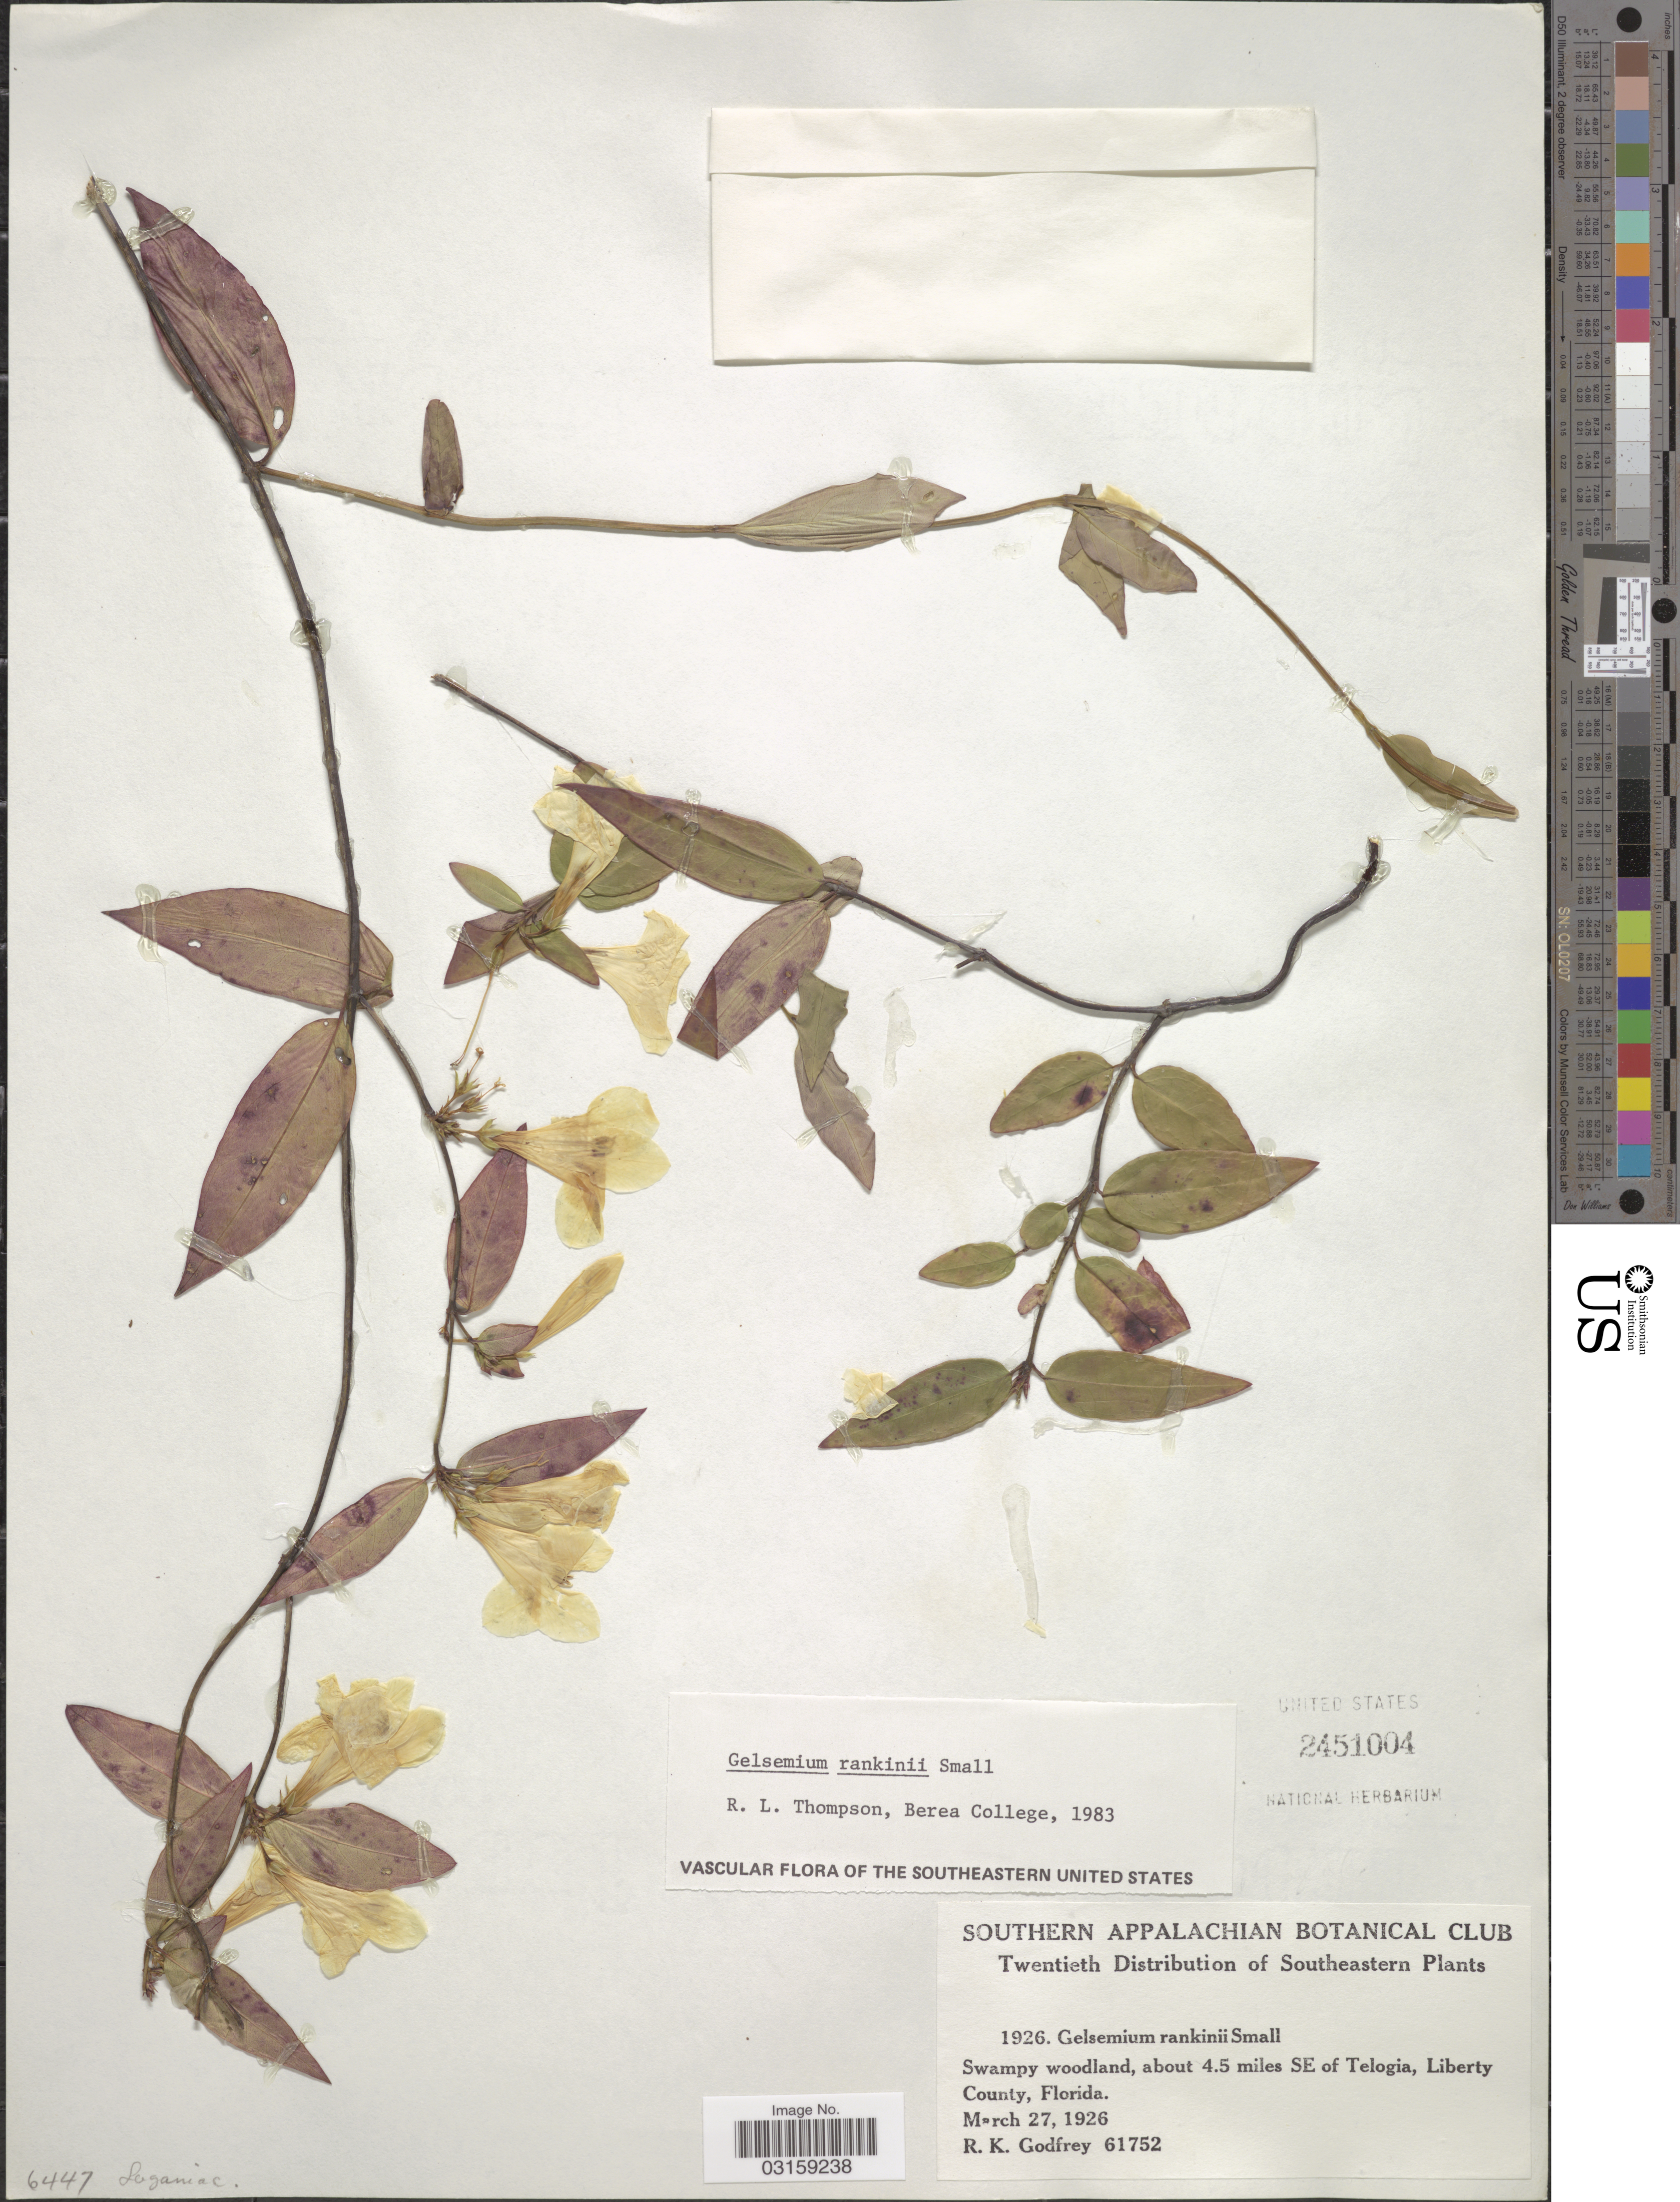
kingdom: Plantae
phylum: Tracheophyta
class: Magnoliopsida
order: Gentianales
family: Gelsemiaceae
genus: Gelsemium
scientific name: Gelsemium rankinii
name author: Small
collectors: R. K. Godfrey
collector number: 61752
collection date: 1926-03-27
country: United States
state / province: Florida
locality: Swampy woodland, about 4.5 miles SE of Telogia, Liberty County.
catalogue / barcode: US 2451004